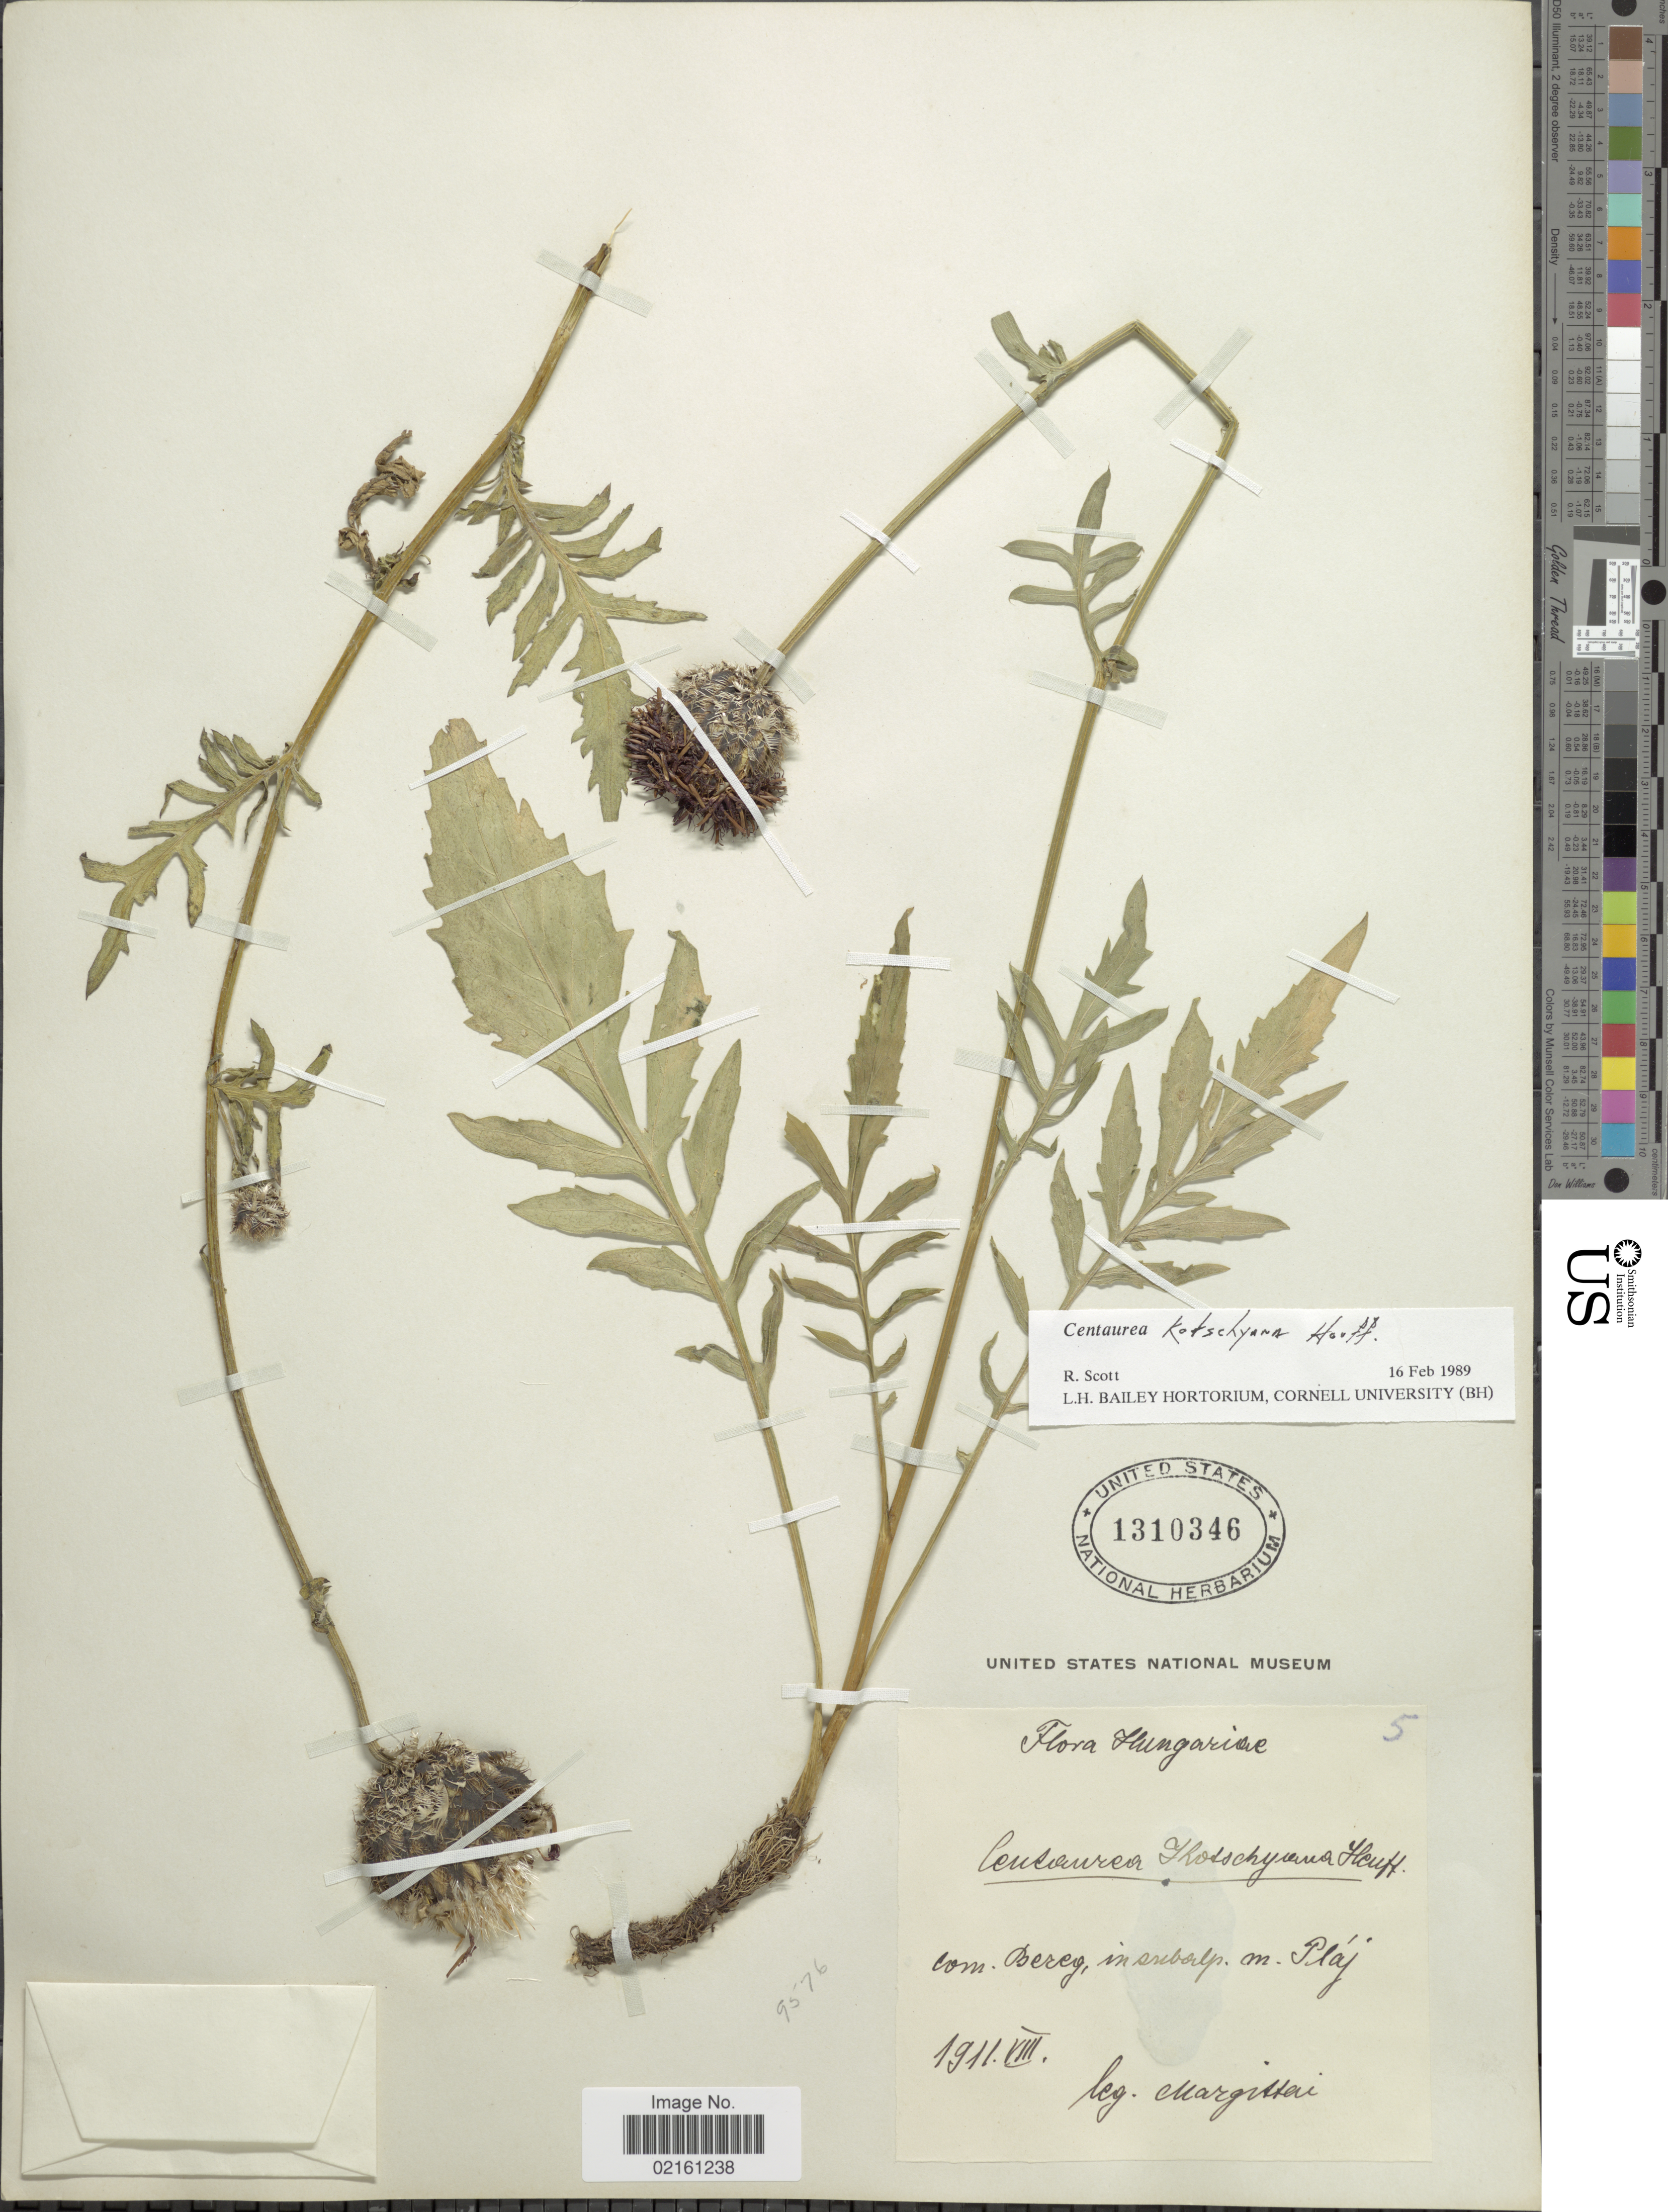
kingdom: Plantae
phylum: Tracheophyta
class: Magnoliopsida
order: Asterales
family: Asteraceae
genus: Centaurea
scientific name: Centaurea kotschyana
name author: Heuff.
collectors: A. Margittai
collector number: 5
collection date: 1911-08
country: Hungary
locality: Com. Dereg, m. Plaj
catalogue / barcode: US 1310346